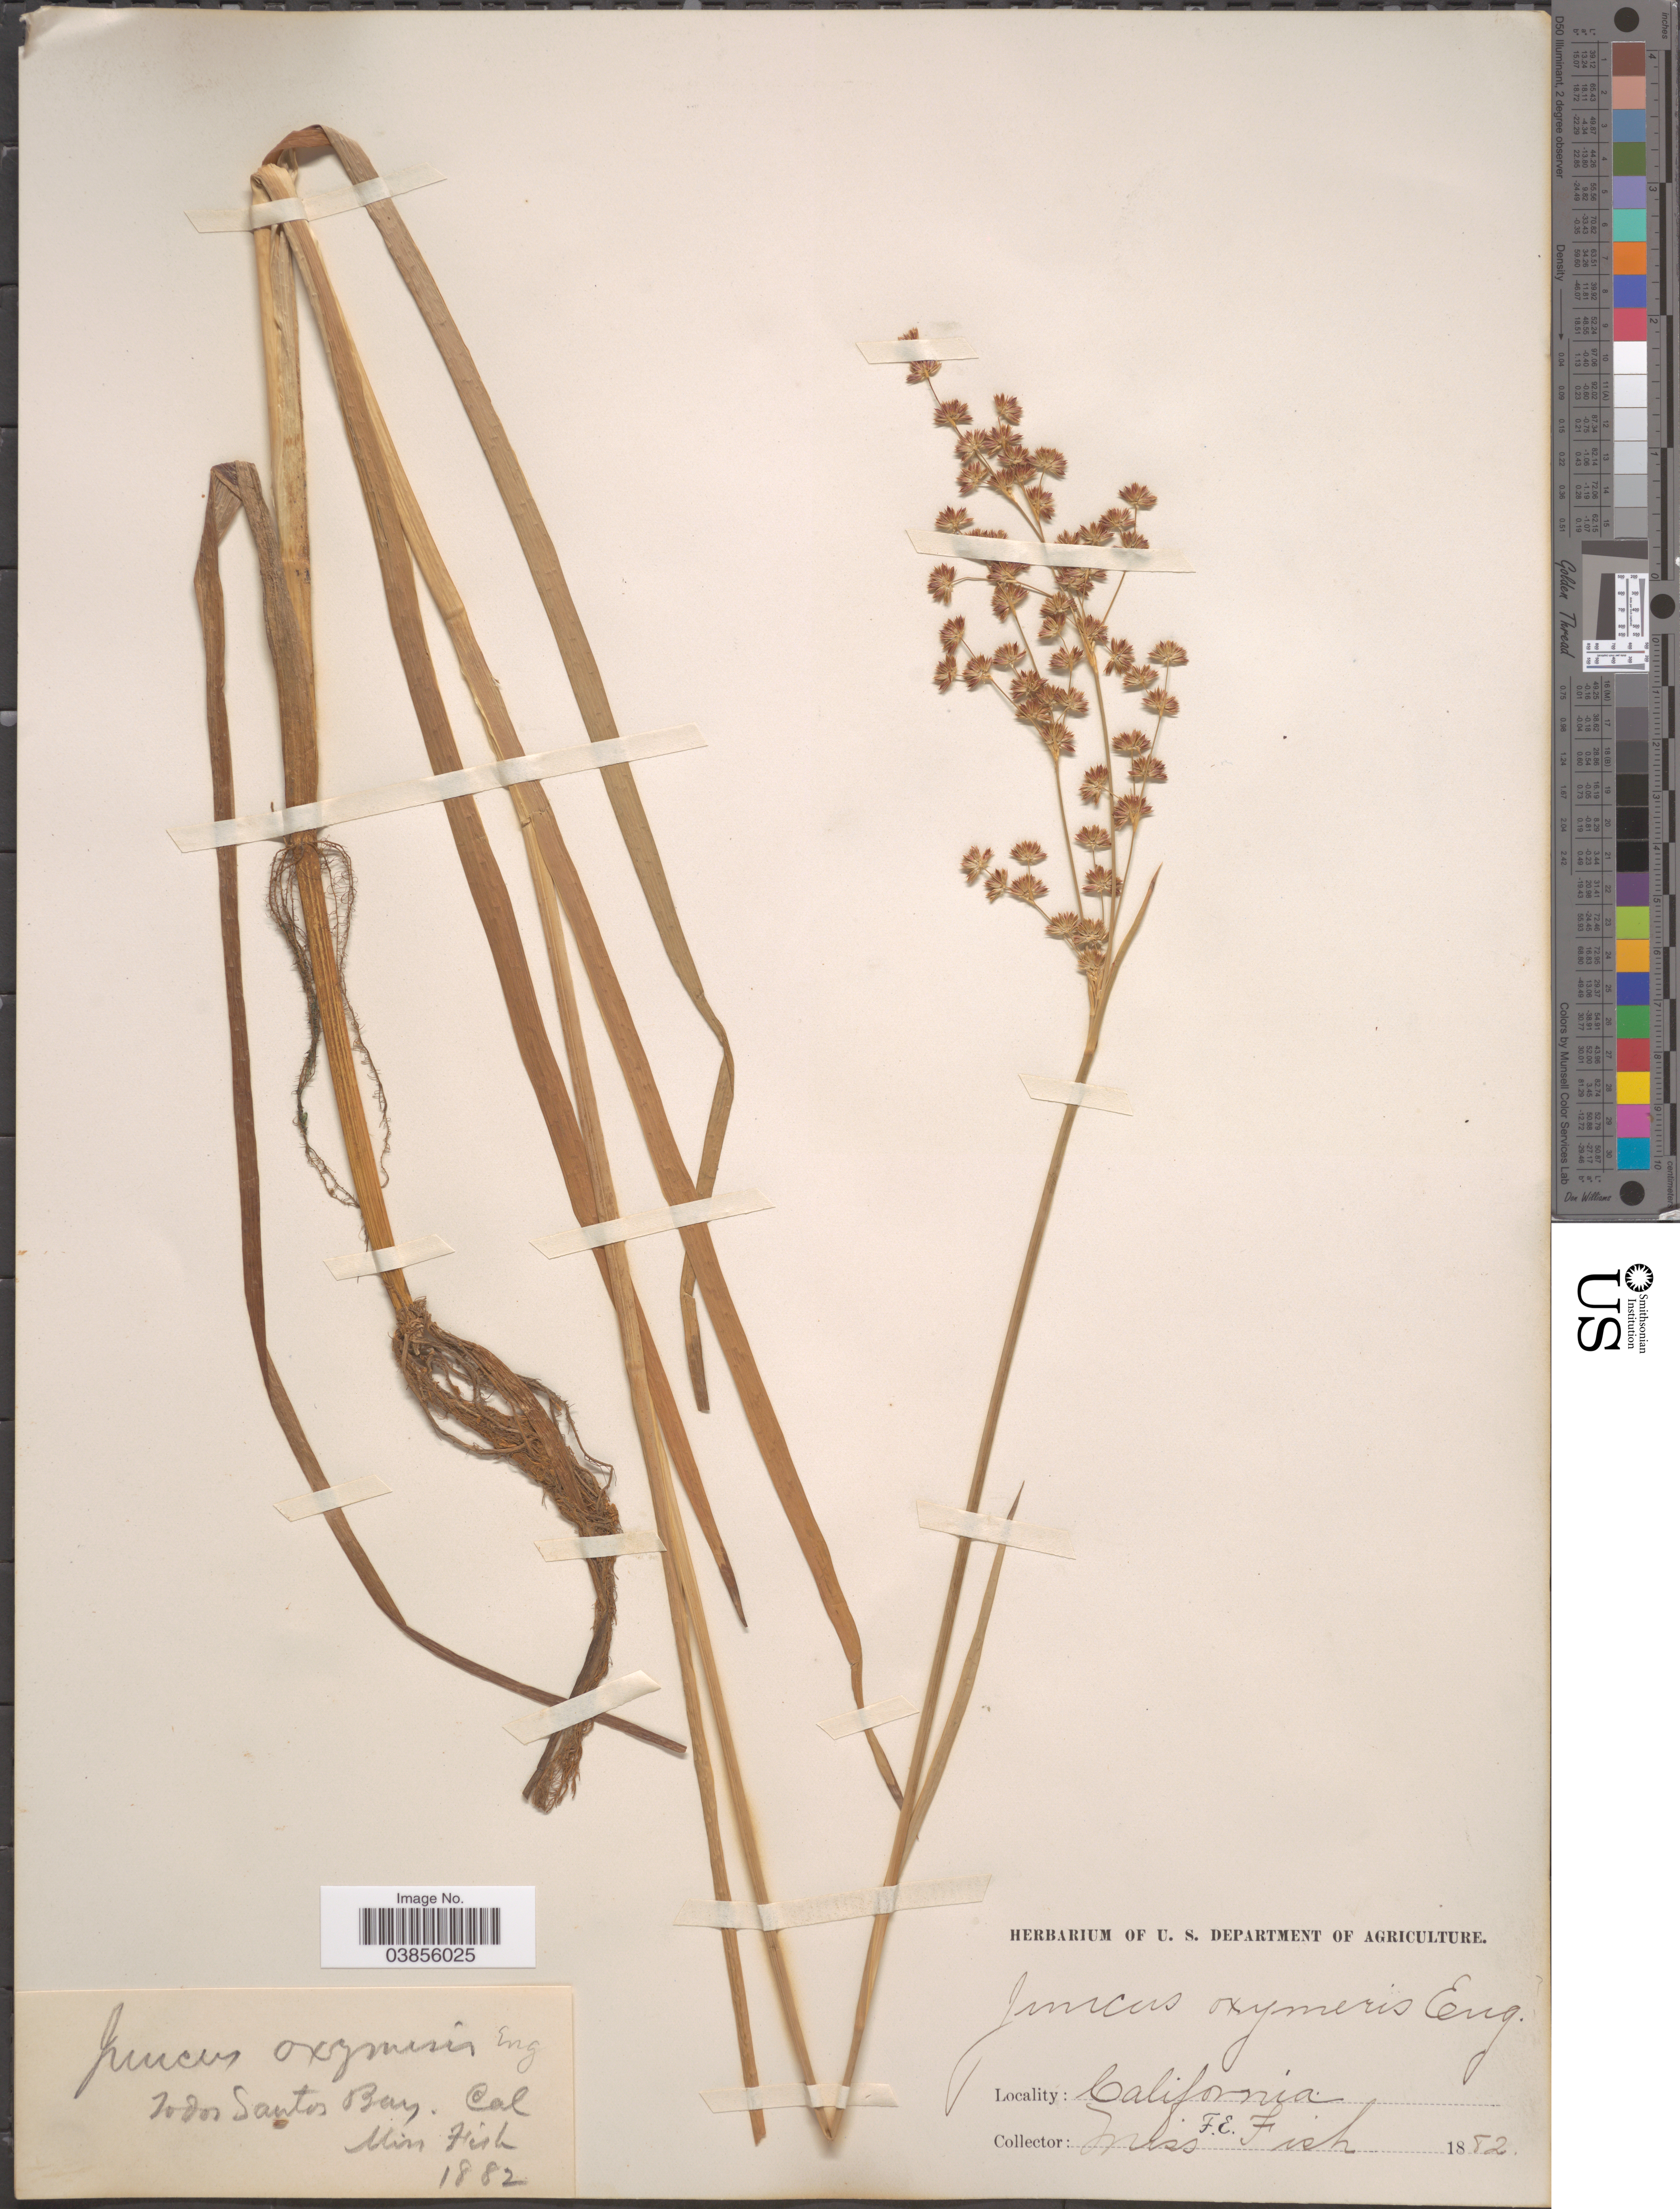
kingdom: Plantae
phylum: Tracheophyta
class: Liliopsida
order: Poales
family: Juncaceae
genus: Juncus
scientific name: Juncus oxymeris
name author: Engelm.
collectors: F. Fish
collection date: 1882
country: United States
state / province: California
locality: Todos Santos Bay.